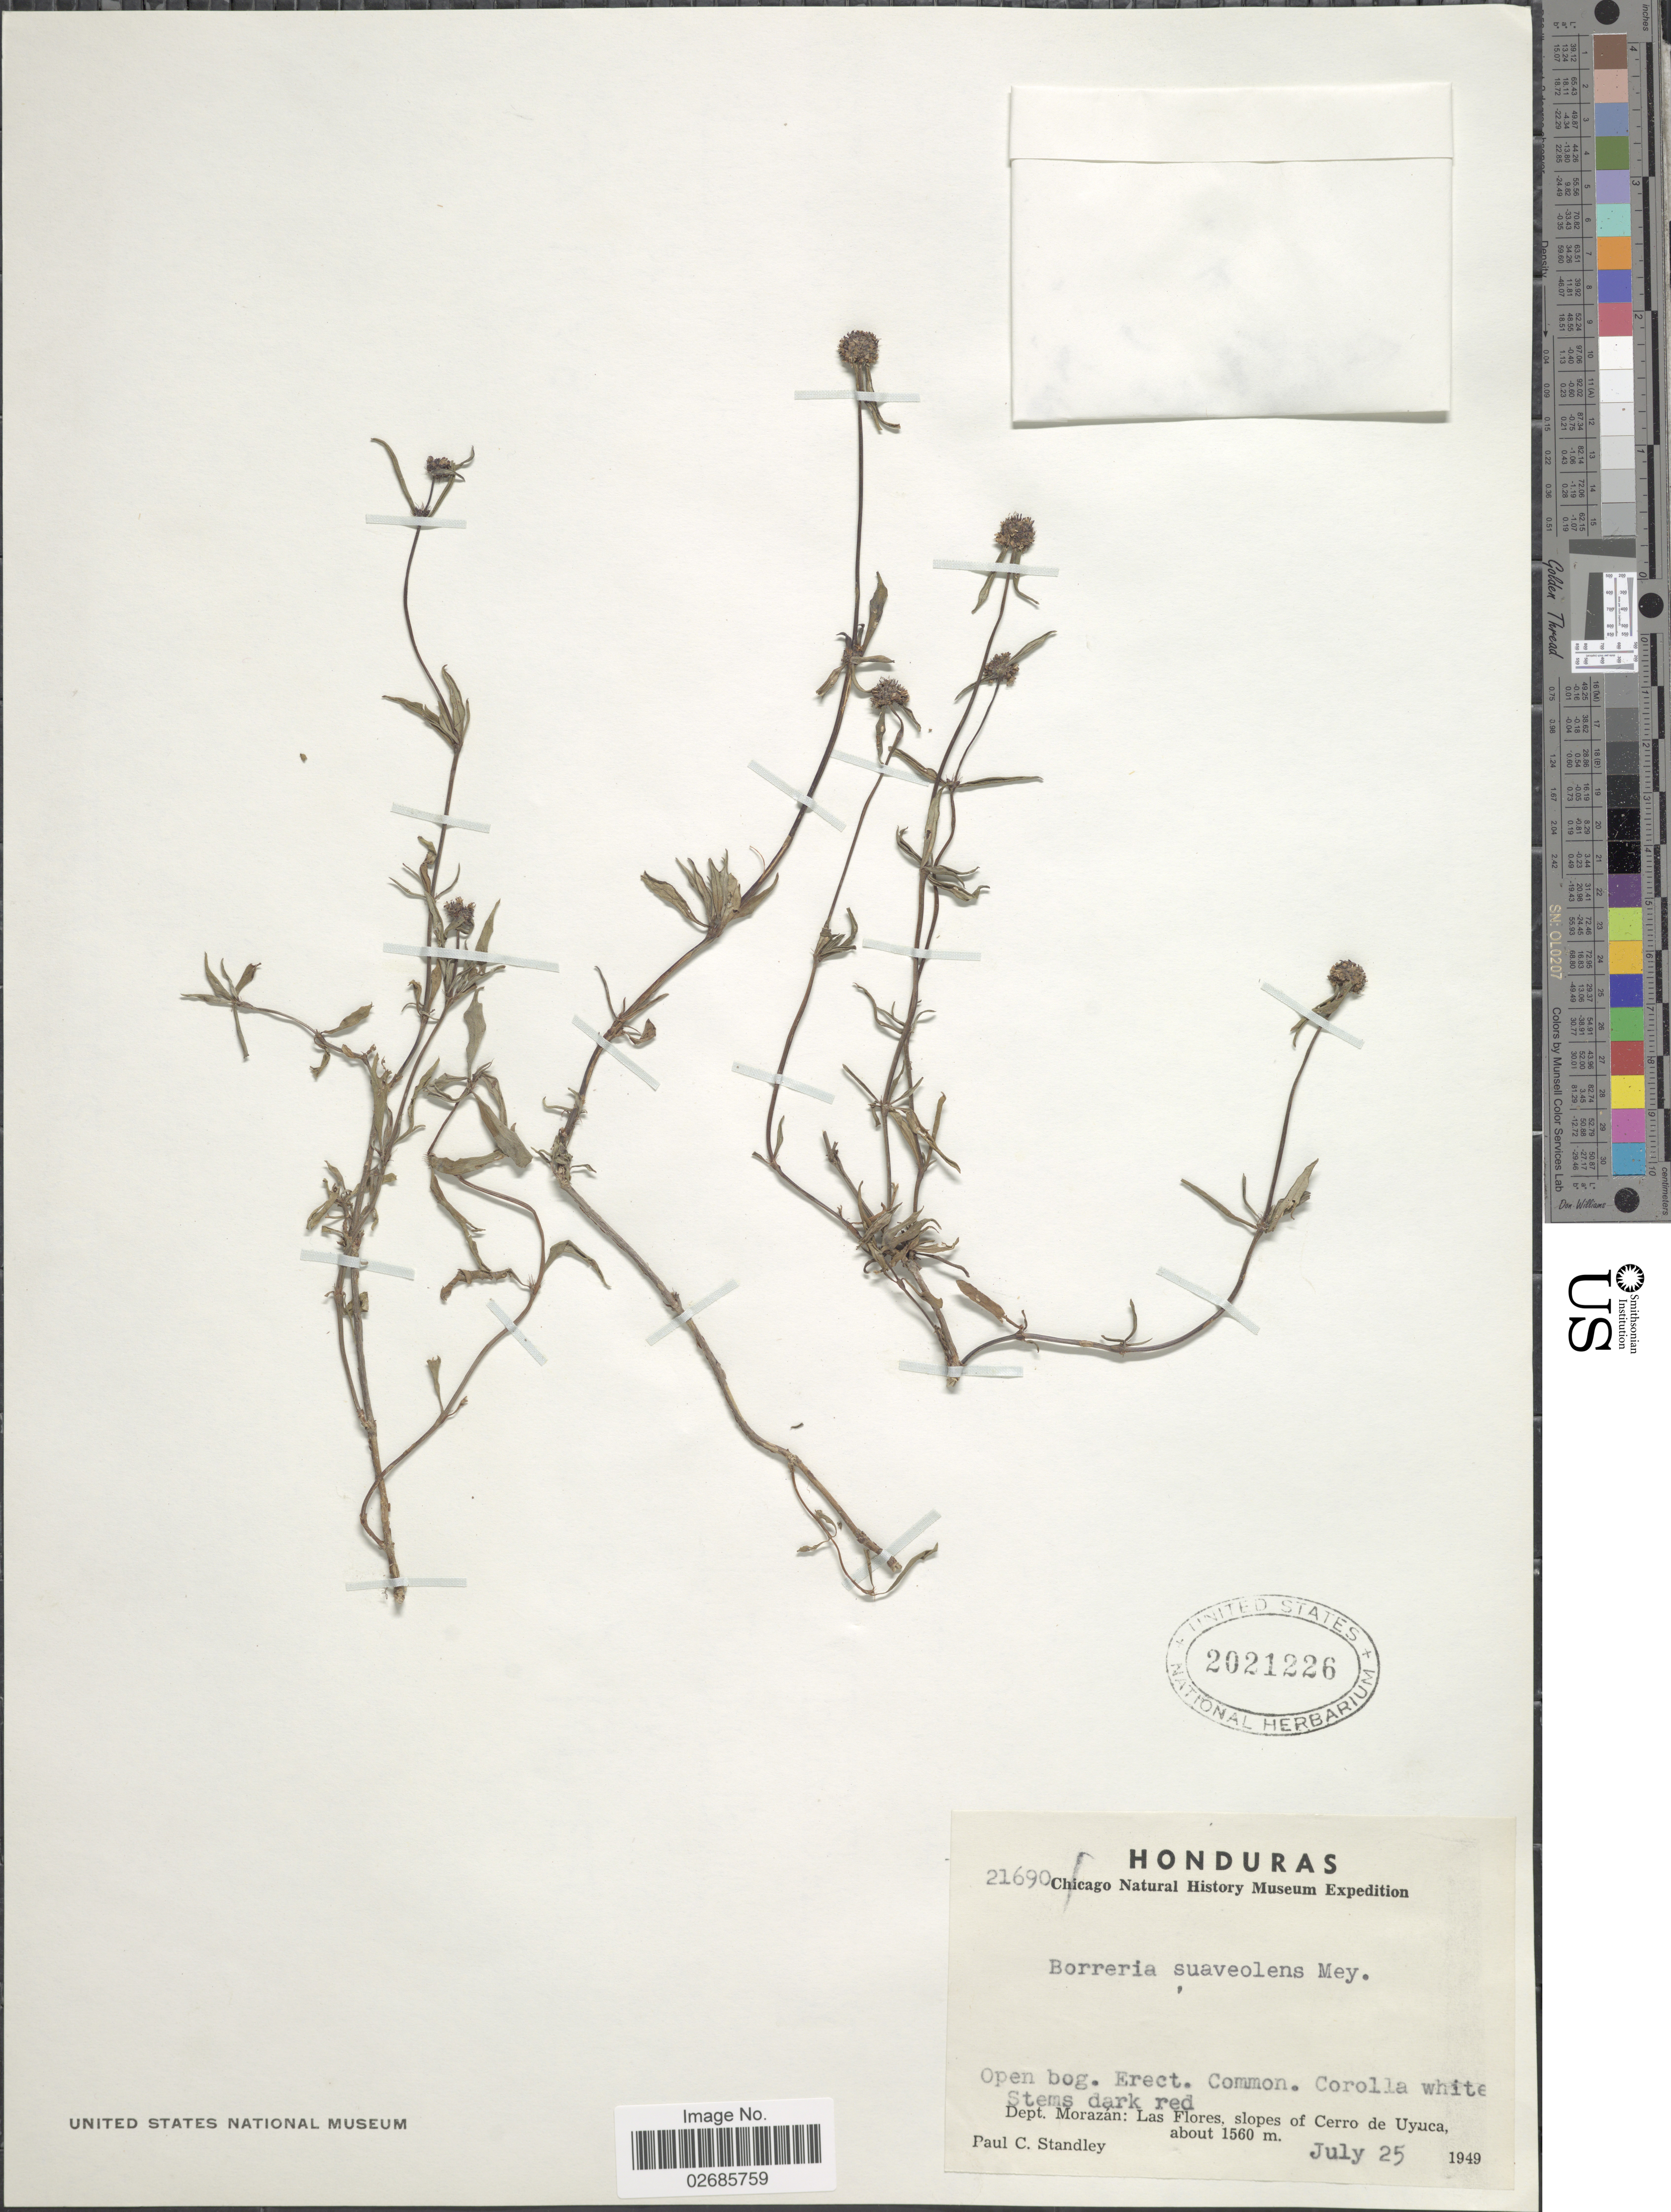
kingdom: Plantae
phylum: Tracheophyta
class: Magnoliopsida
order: Gentianales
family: Rubiaceae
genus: Borreria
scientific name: Borreria suaveolens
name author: G. Mey.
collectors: P. C. Standley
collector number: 21690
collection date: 1949-07-25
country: Honduras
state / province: Fco. Morazán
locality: Open bog. Dept. Morazán: Las Flores, slopes of Cerro de Uyuca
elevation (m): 1560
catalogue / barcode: US 2021226